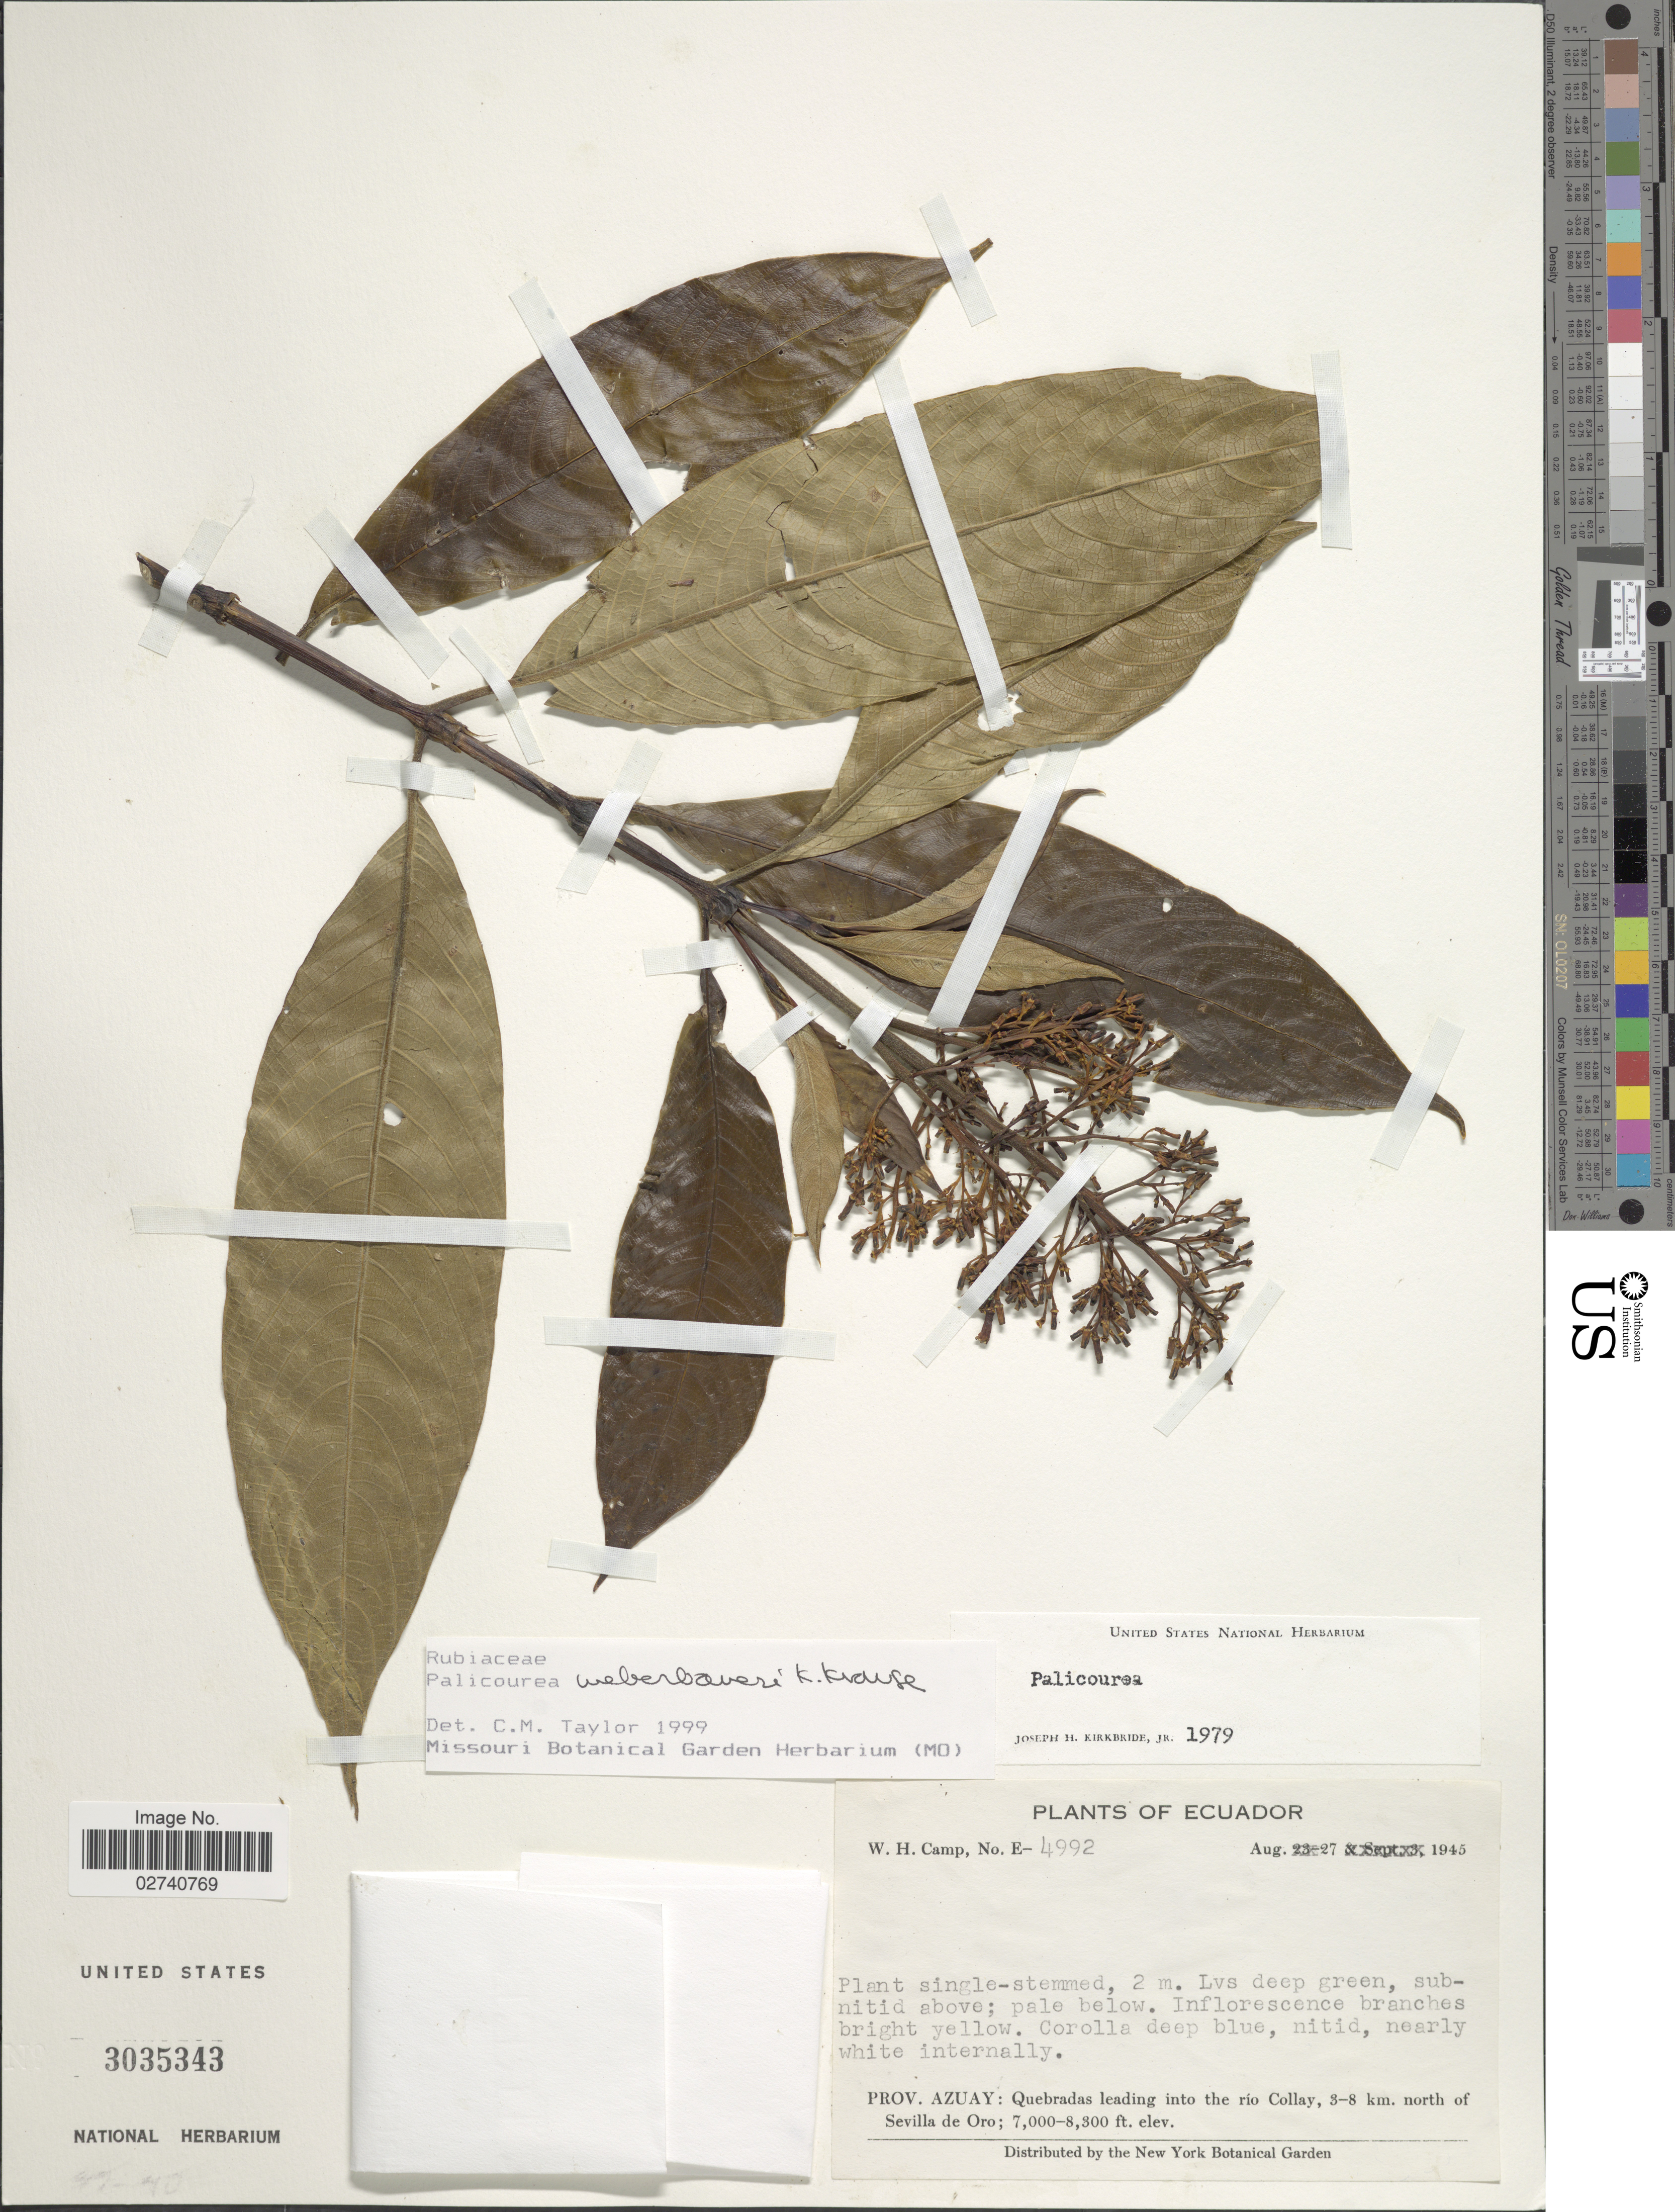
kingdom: Plantae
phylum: Tracheophyta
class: Magnoliopsida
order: Gentianales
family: Rubiaceae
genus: Palicourea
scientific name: Palicourea weberbaueri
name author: K. Krause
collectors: W. H. Camp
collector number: E-4992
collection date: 1945-08-27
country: Ecuador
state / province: Azuay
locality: Quebradas leading into the rio Collay, 3-8 km. north of Sevilla de Oro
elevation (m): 2134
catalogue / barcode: US 3035343